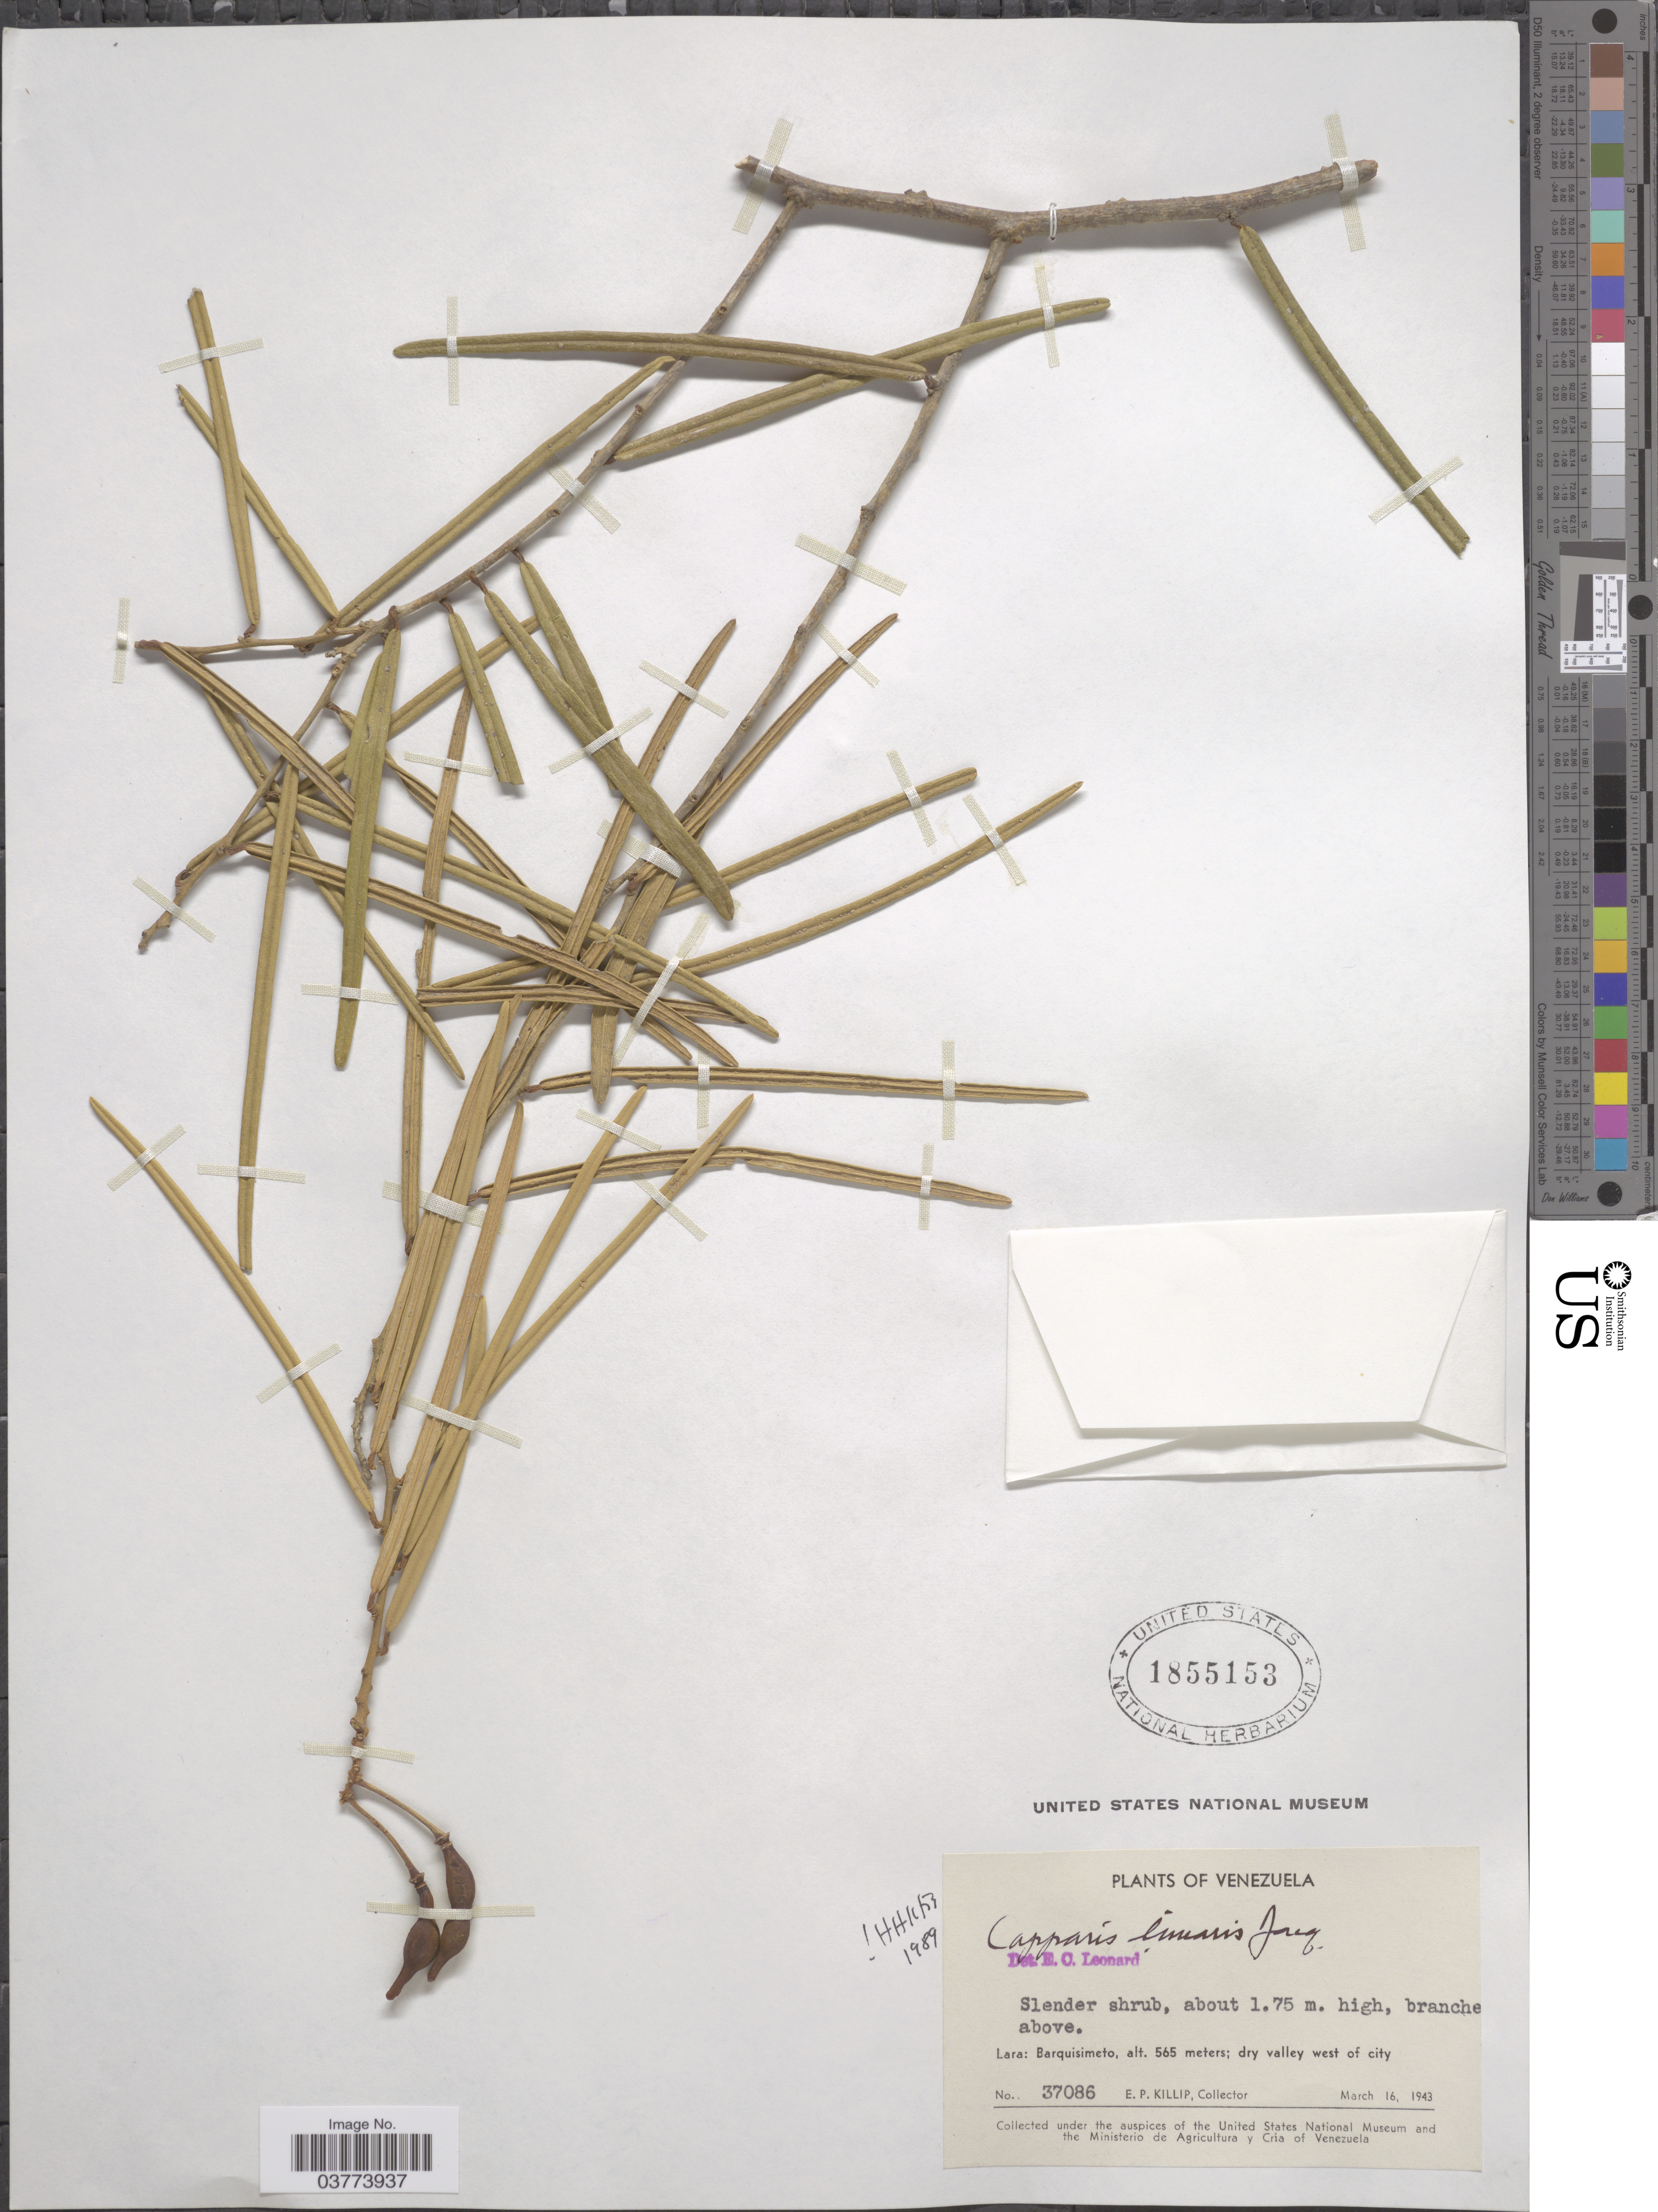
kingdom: Plantae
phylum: Tracheophyta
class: Magnoliopsida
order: Brassicales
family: Capparaceae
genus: Cynophalla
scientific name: Cynophalla linearis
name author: (Jacq.) J. Presl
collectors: E. P. Killip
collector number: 37086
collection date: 1943-03-16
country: Venezuela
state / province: Lara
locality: Barquisimeto, dry valley west of city.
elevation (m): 565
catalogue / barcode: US 1855153